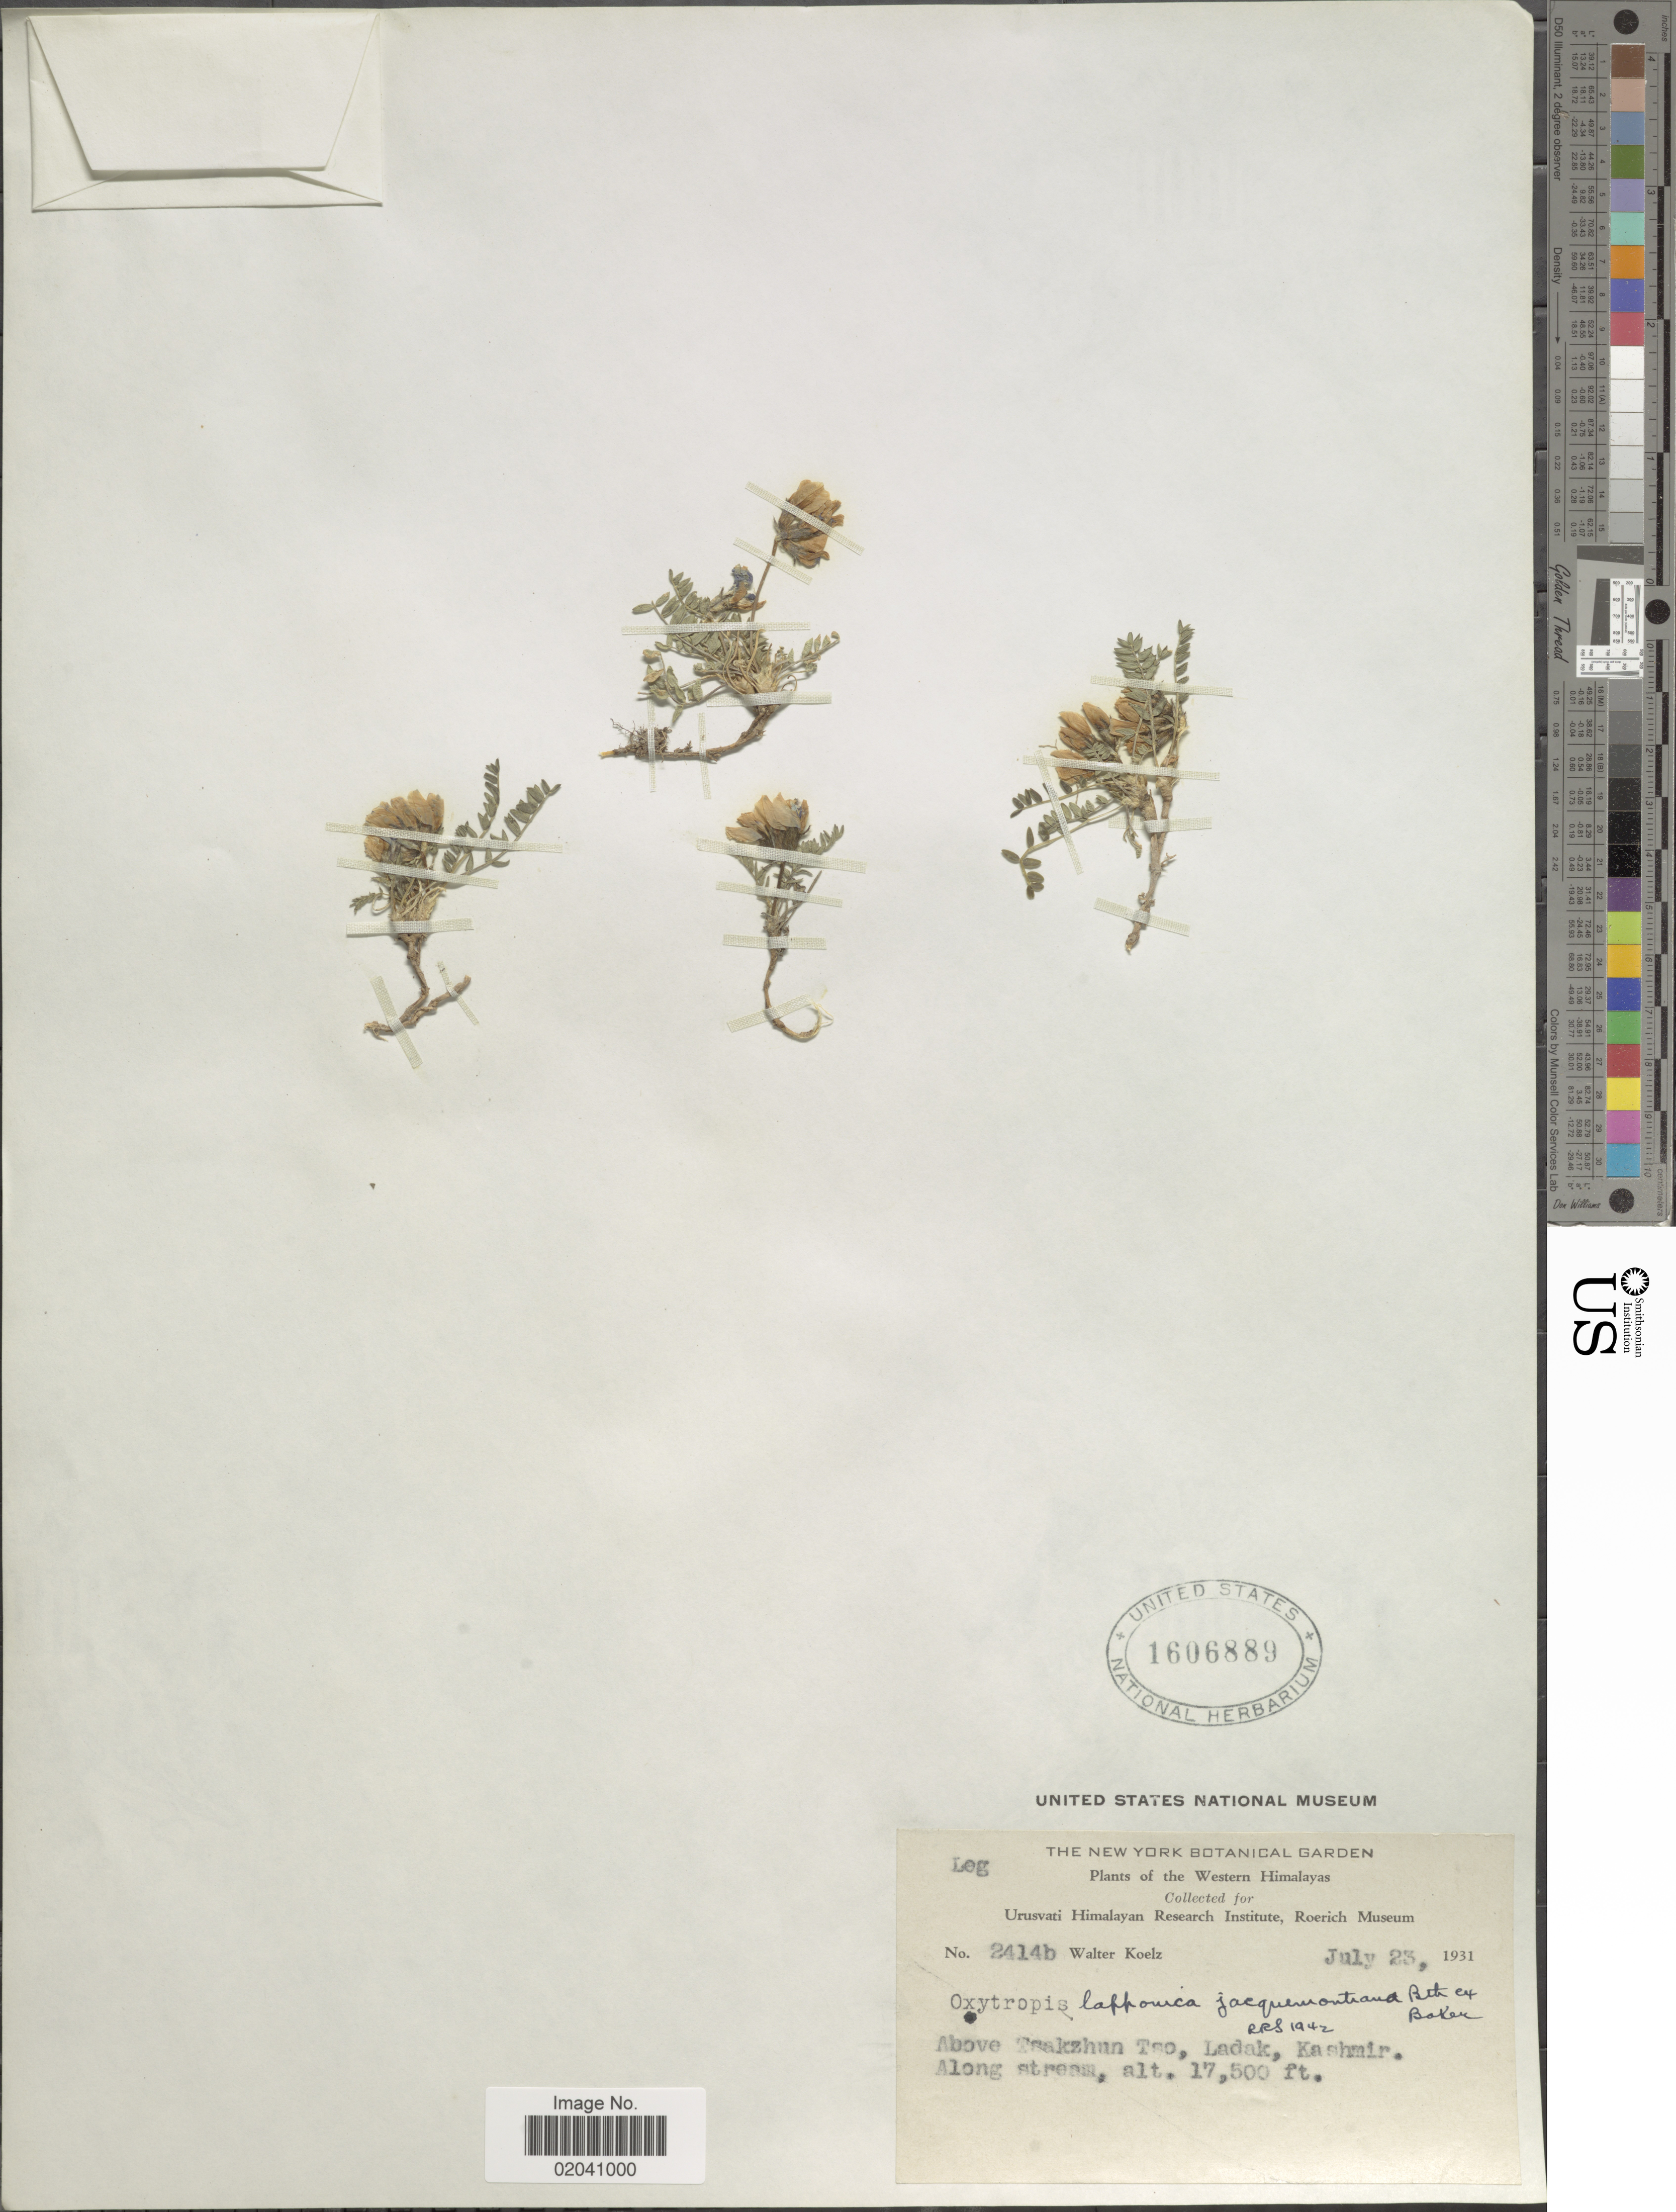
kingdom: Plantae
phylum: Tracheophyta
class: Magnoliopsida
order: Fabales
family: Fabaceae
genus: Oxytropis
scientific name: Oxytropis lapponica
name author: (Wahlenb.) Gay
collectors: W. N. Koelz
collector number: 2414b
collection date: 1931-07-23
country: India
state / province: Ladakh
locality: Western Himalayas, above Tsakzhun Tso, Ladak, Kashmir, along stream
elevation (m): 5334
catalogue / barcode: US 16889